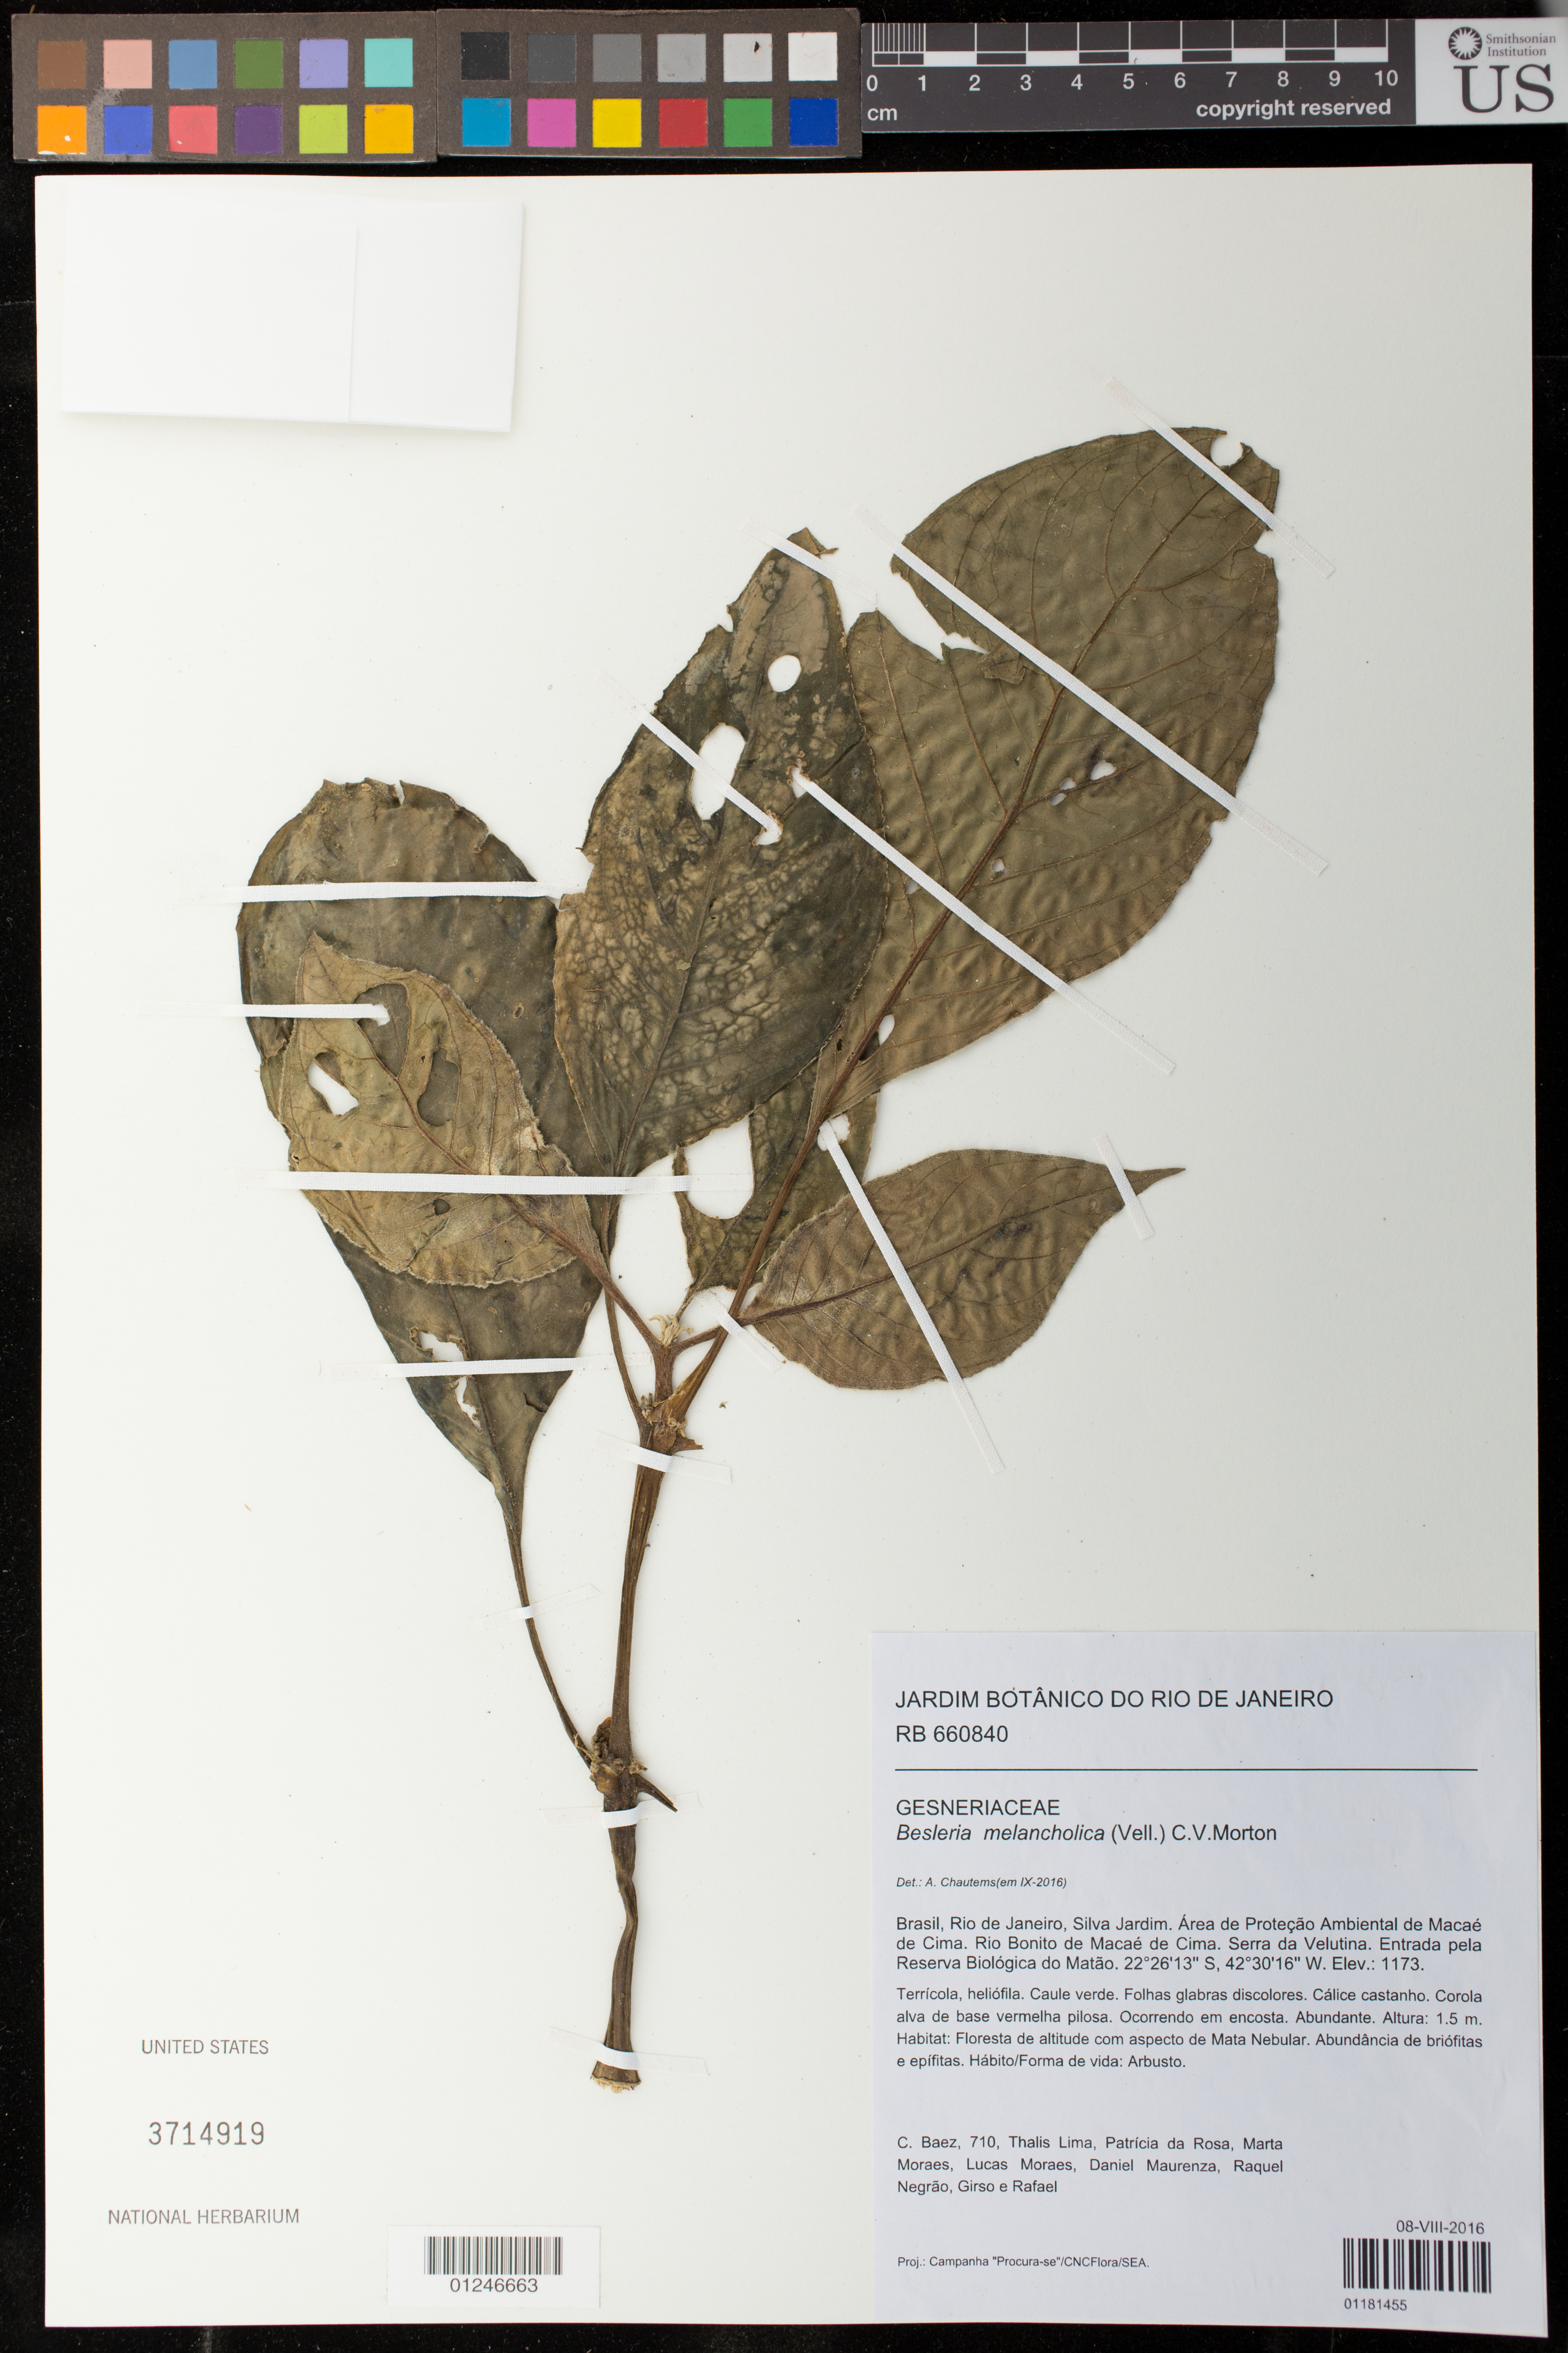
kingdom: Plantae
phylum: Tracheophyta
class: Magnoliopsida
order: Lamiales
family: Gesneriaceae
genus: Besleria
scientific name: Besleria melancholica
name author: (Vell.) C.V. Morton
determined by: Chautems, A. P.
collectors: C. Baez, T. Lima, P. Rosa, M. Moraes, L. Moraes, D. Maurenza & R. Negrão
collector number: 710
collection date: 2016-08-08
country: Brazil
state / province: Rio de Janeiro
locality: Silva Jardim. Area de Protecao Ambiental de Macae de Cima. Rio Bonito de Macae de Cima. Serra de Velutina. Entrada pela Reserva Biologica do Matao.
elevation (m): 1173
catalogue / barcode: US 3714919